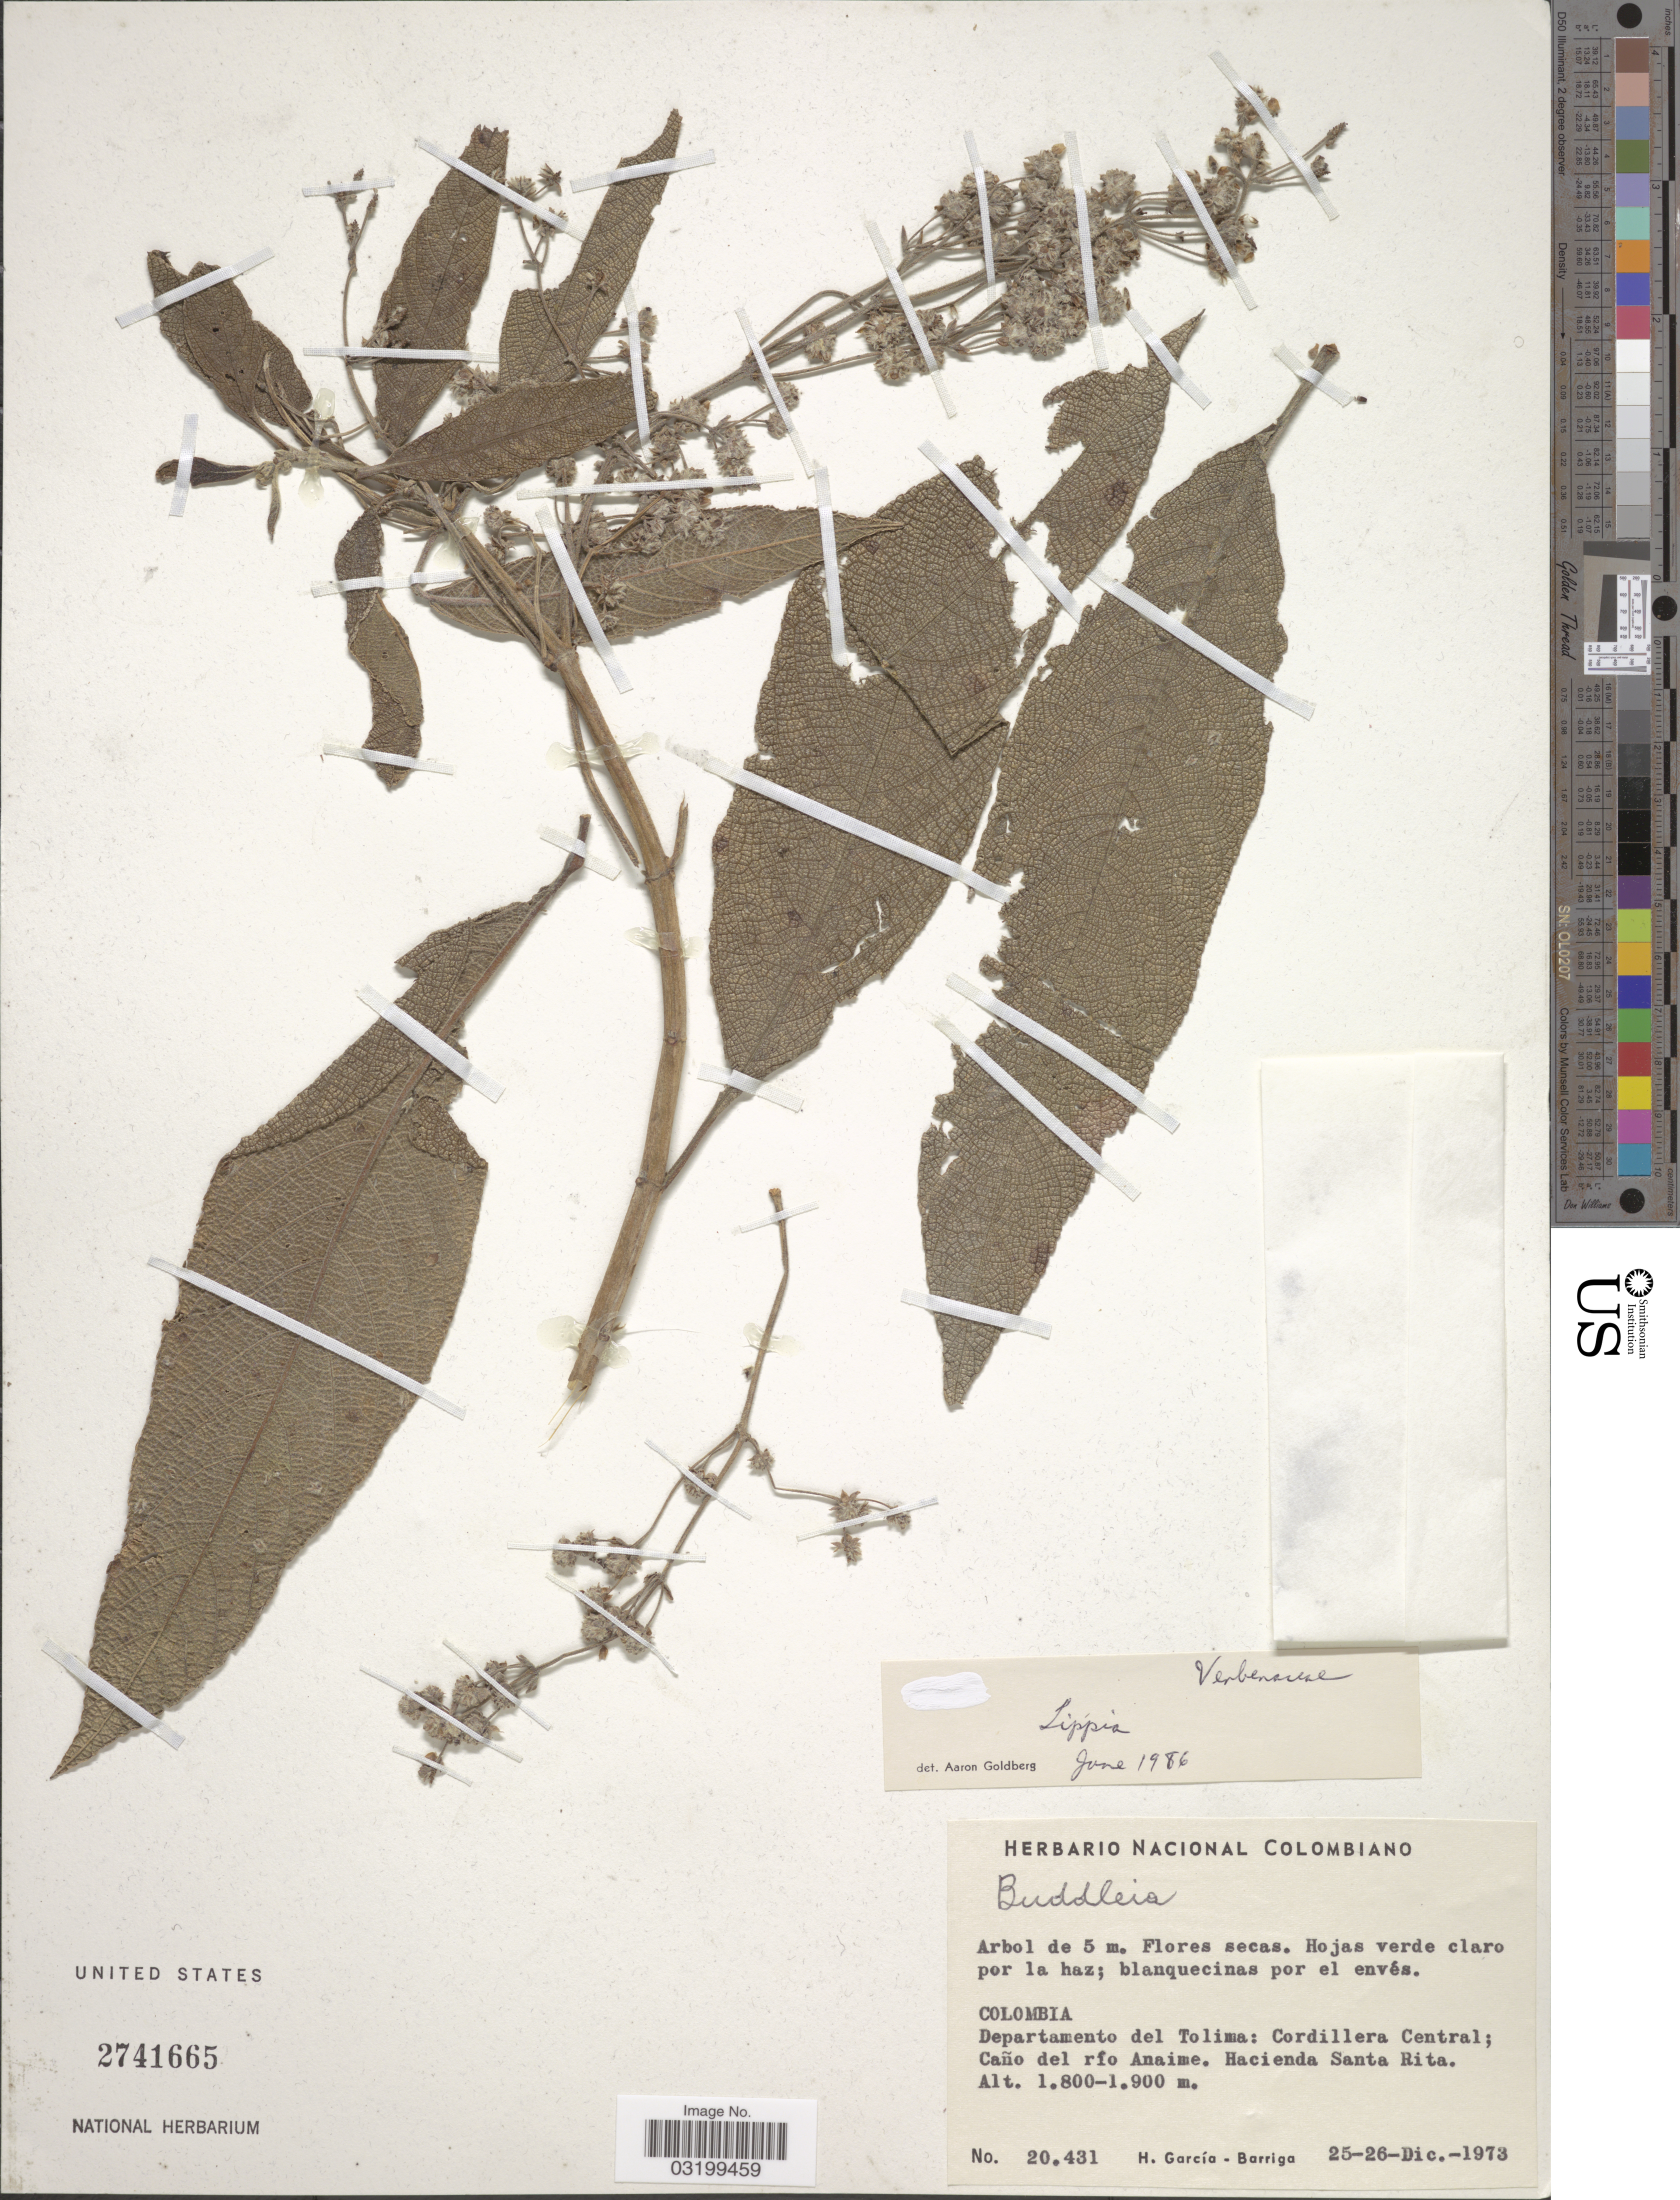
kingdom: Plantae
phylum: Tracheophyta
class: Magnoliopsida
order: Lamiales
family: Verbenaceae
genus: Lippia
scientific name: Lippia myriocephala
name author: Schltdl. & Cham.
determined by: Mirra, Fabiana, (SI), Instituto de Botanica Darwinion (ARGENTINA)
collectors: H. García Barriga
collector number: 20431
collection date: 1973-12-25/1973-12-26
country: Colombia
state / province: Tolima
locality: Departamento del Tolima: Cordillera Central; Caño del río Anaime. Hacienda Santa Rita.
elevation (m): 1800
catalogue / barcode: US 2741665